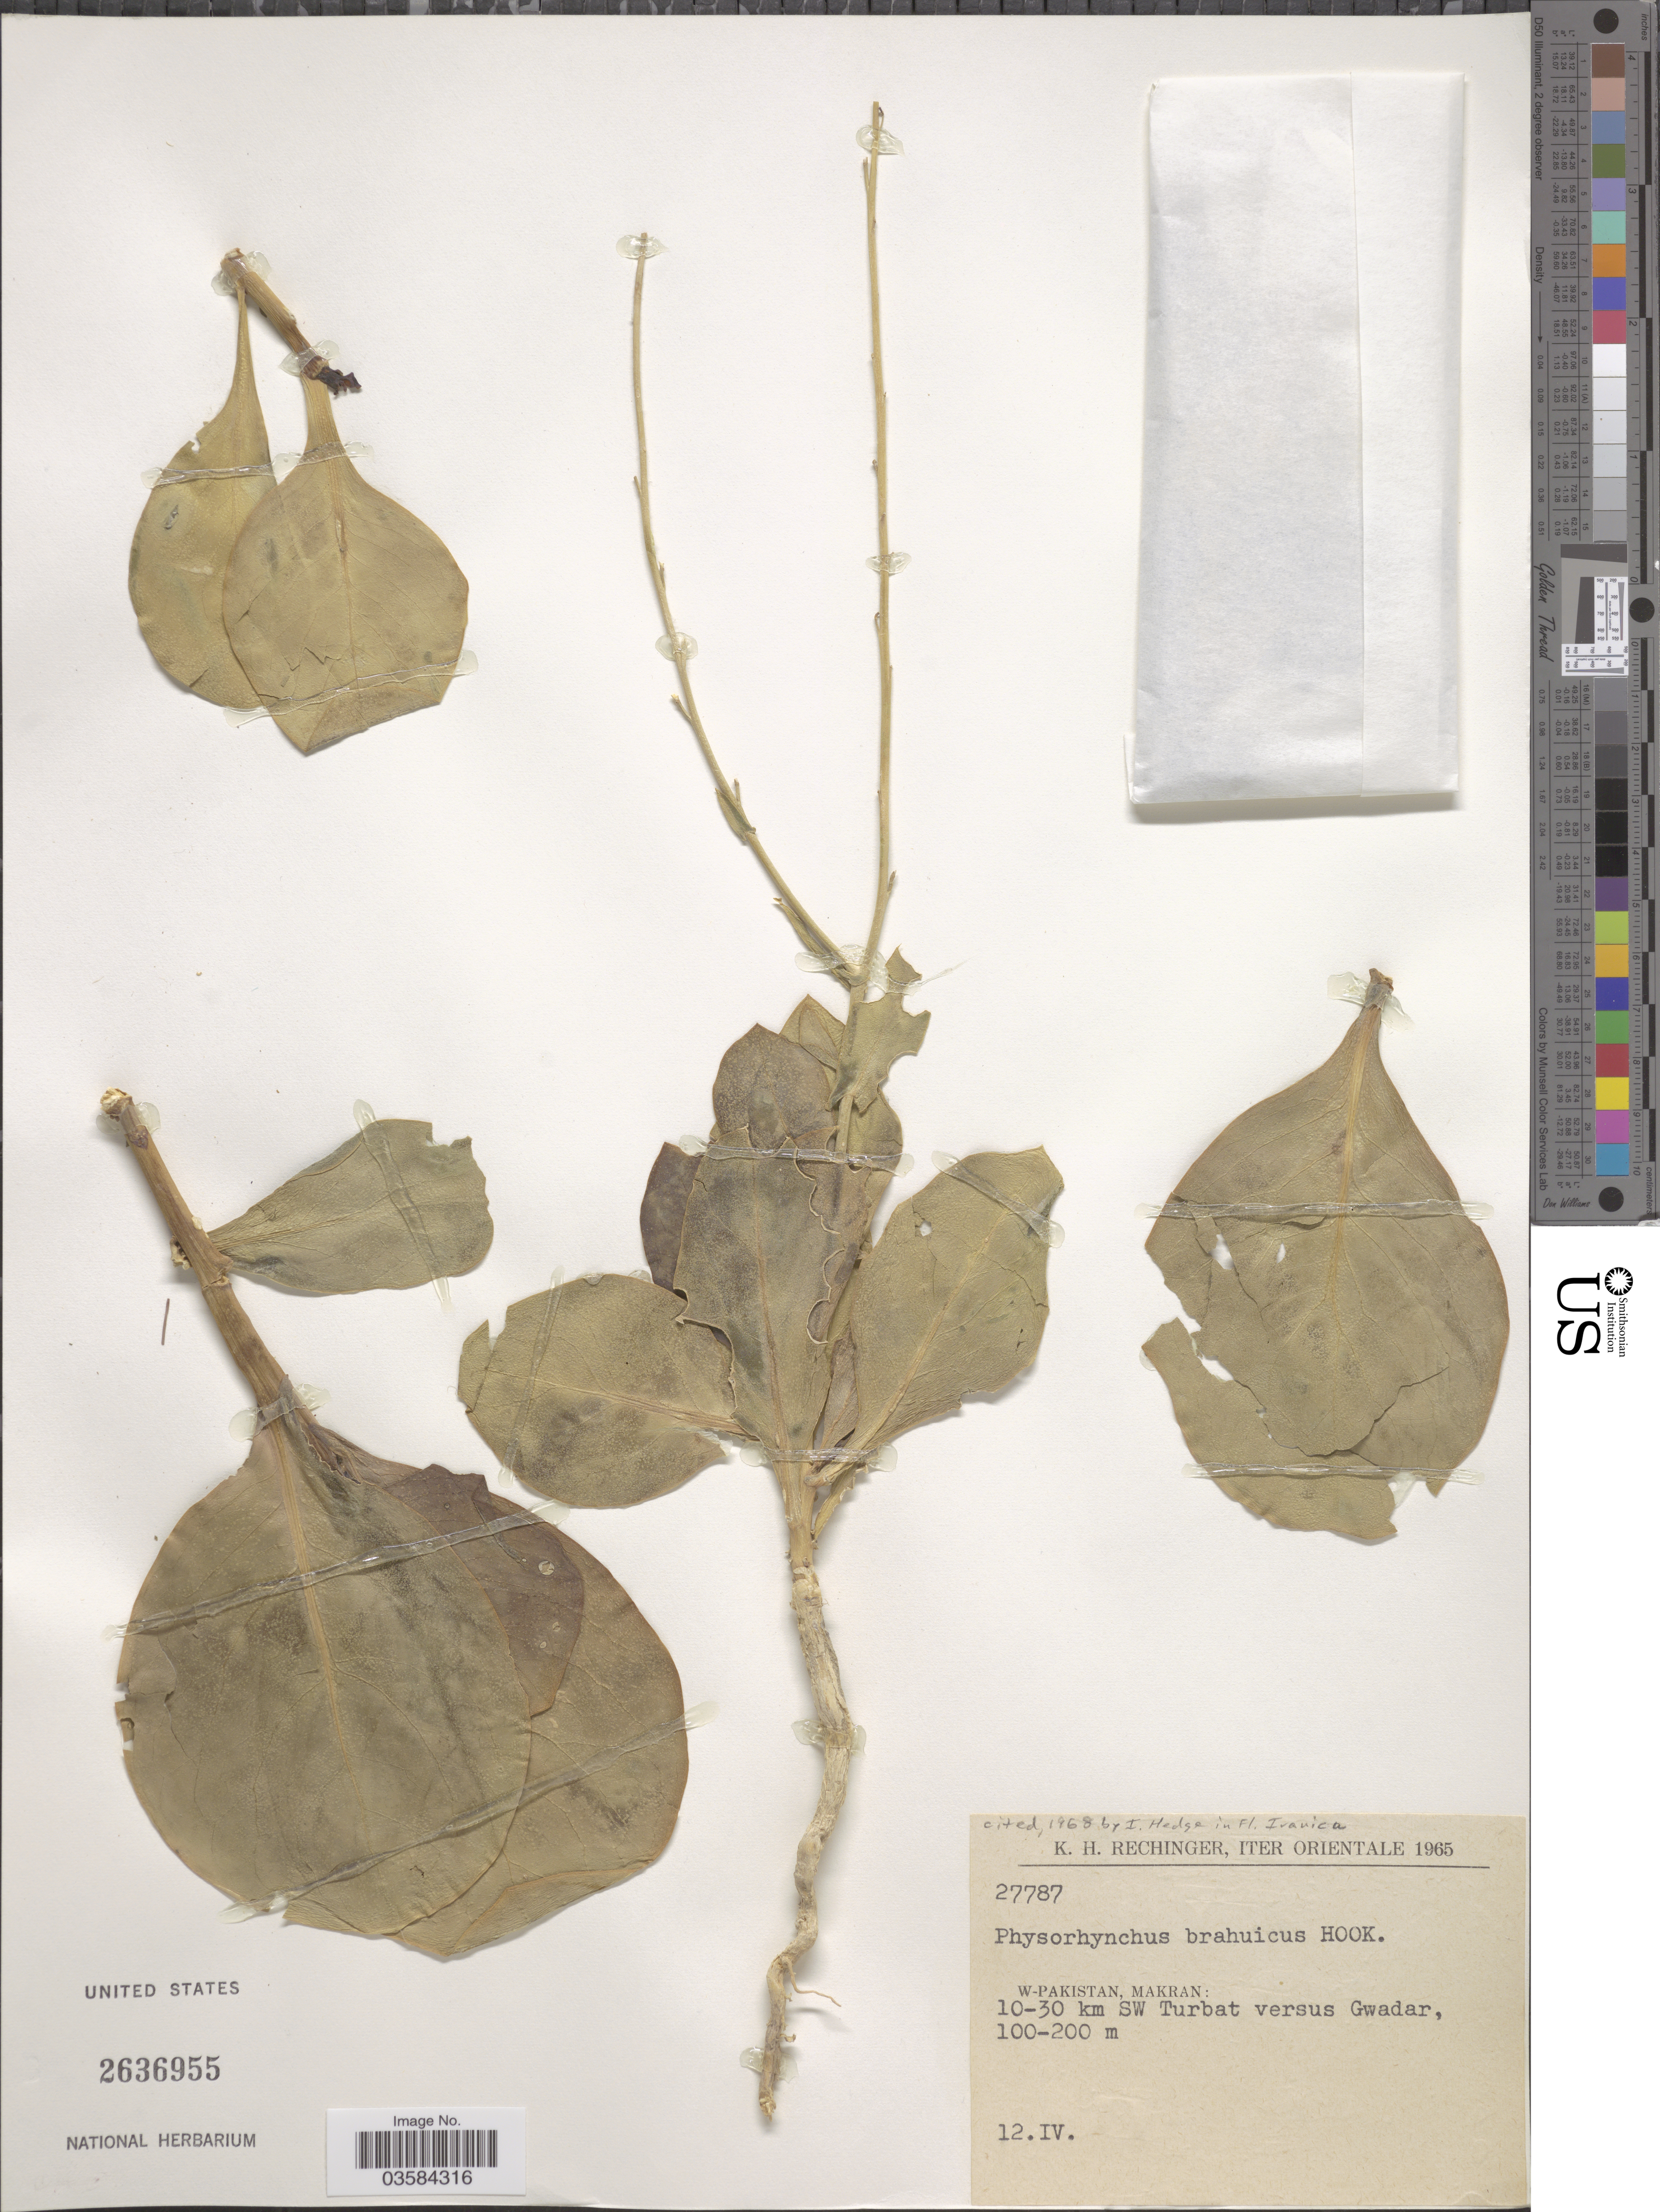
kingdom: Plantae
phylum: Tracheophyta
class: Magnoliopsida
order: Brassicales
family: Brassicaceae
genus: Physorhynchus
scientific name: Physorhynchus brahuicus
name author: Hook. f.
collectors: K. H. Rechinger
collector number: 27787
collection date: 1965-04-12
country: Pakistan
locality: Iter Orientale. W-Pakistan, Makran: 10-30 km SW Turbat versus Gwadar.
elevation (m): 100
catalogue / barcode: US 2636955